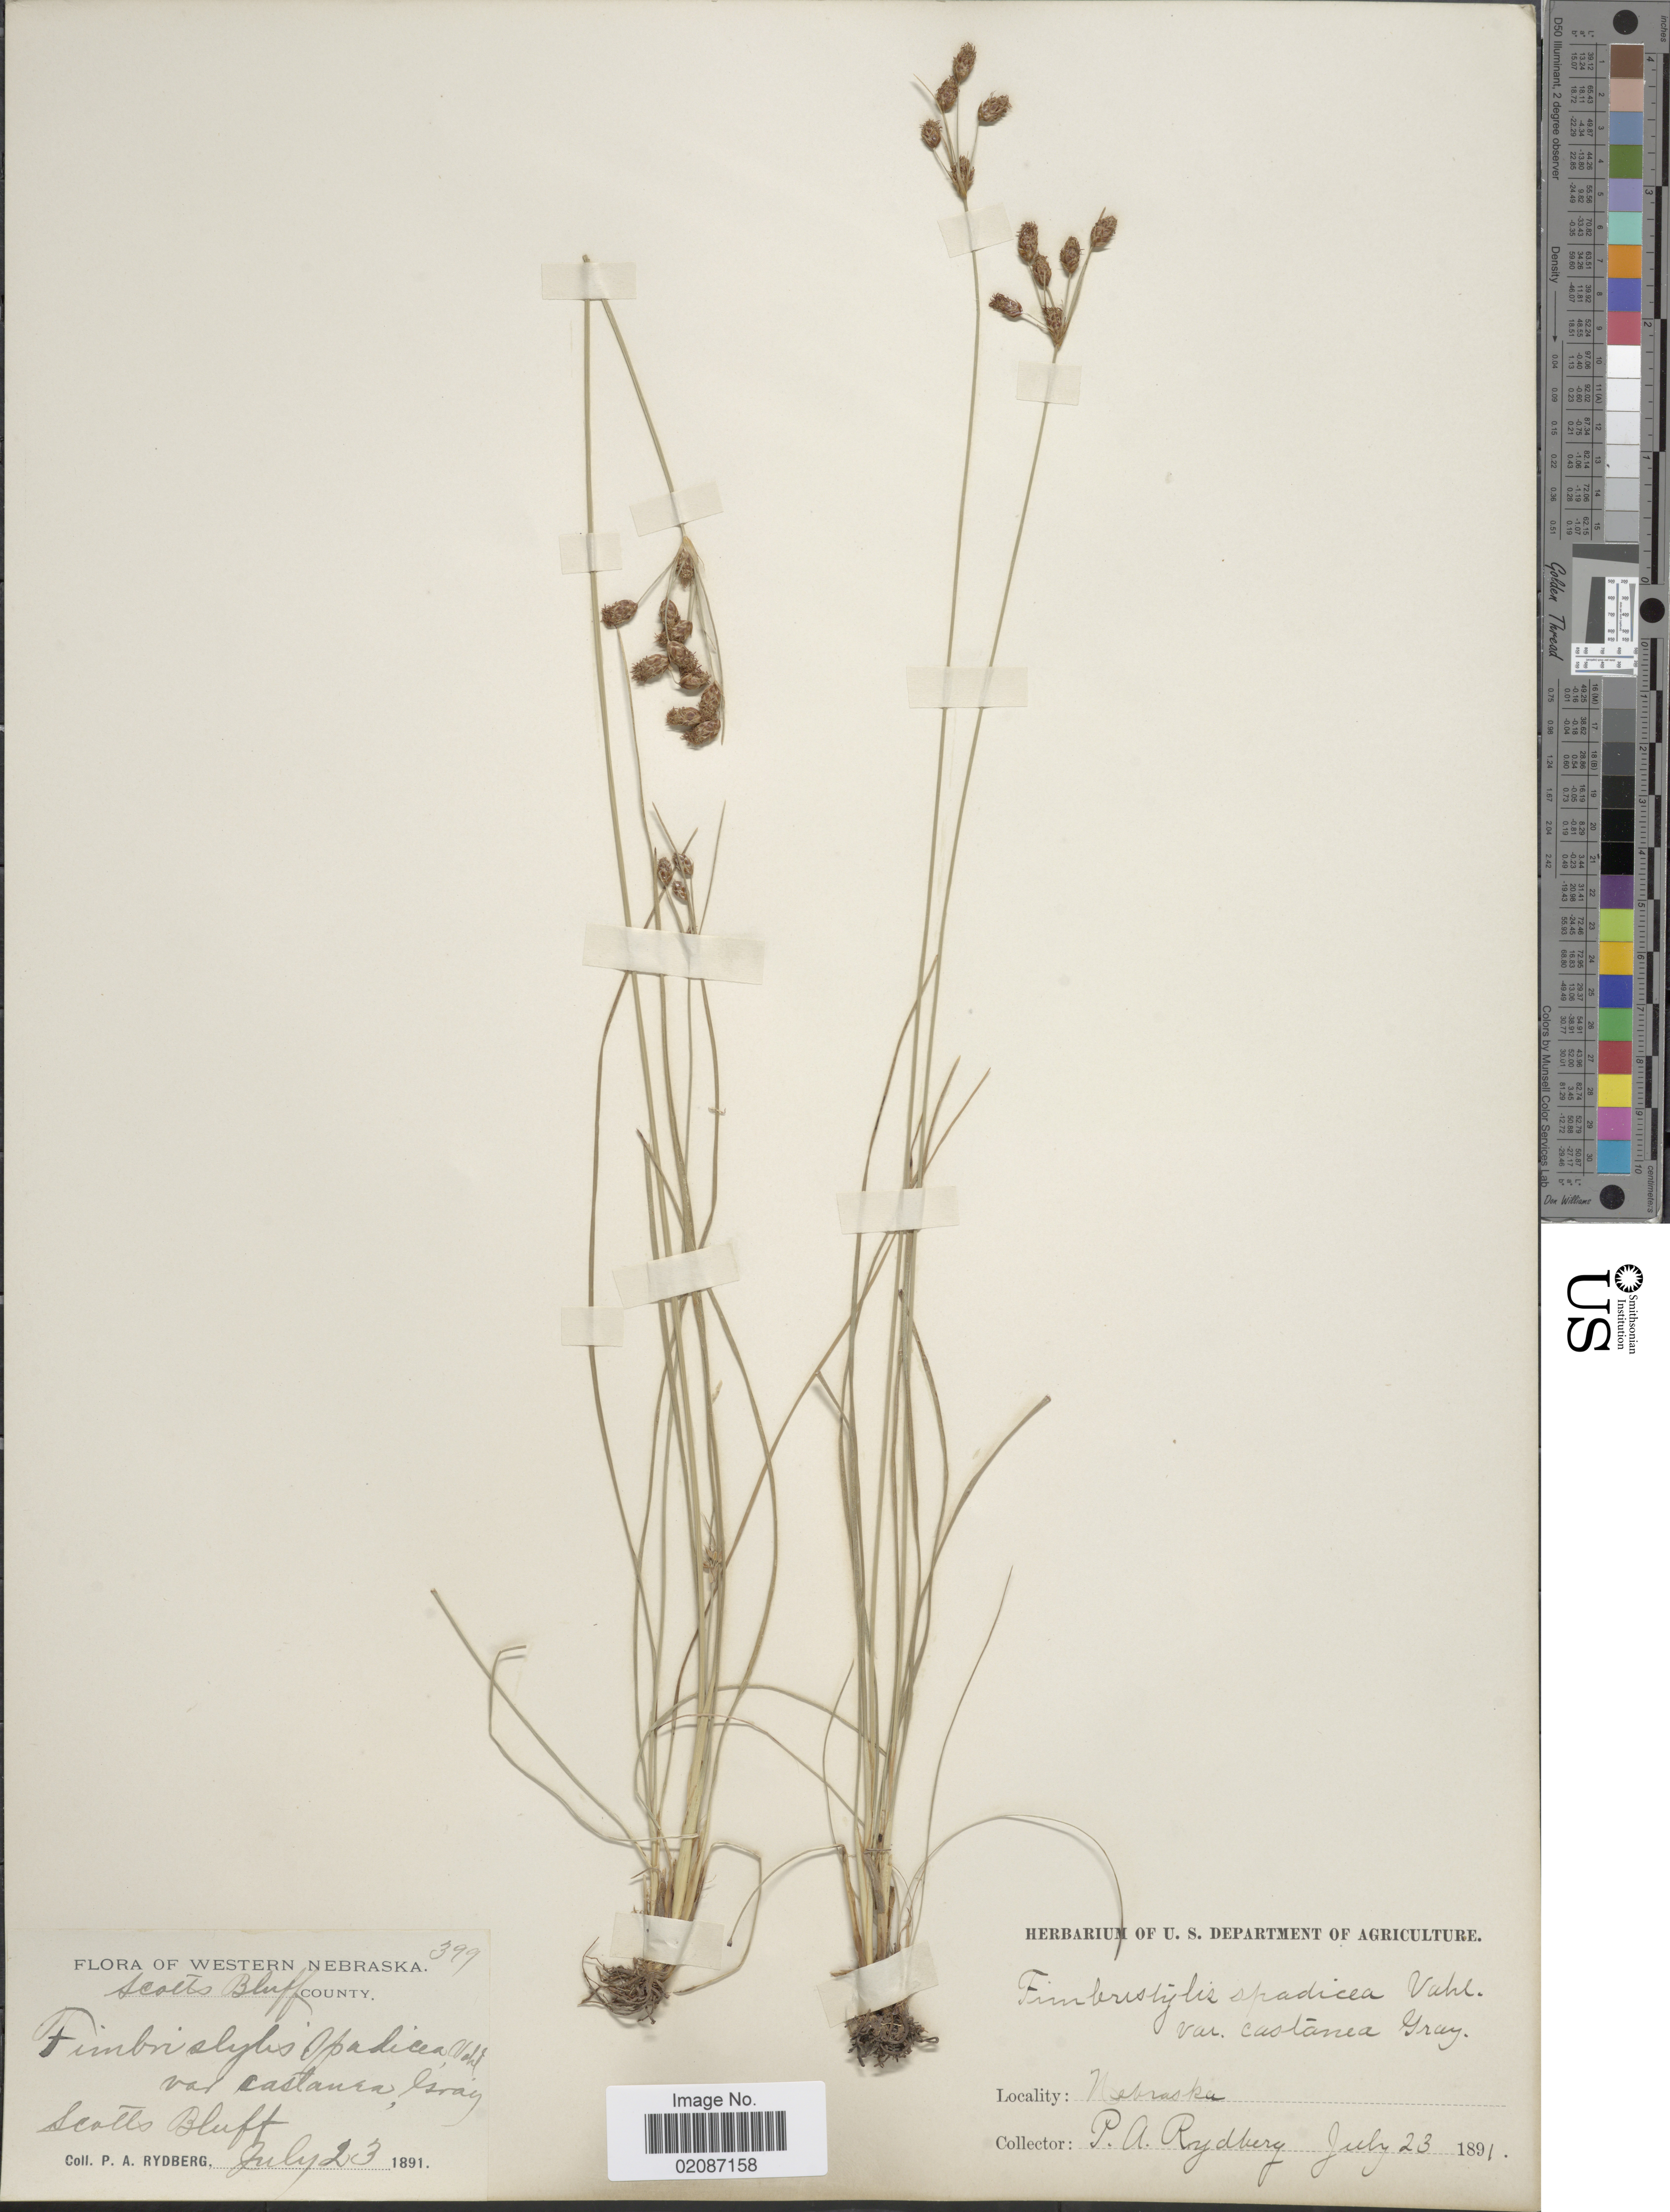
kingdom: Plantae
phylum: Tracheophyta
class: Liliopsida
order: Poales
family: Cyperaceae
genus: Fimbristylis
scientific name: Fimbristylis spadicea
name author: (L.) Vahl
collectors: P. A. Rydberg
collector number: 399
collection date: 1891-07-23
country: United States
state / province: Nebraska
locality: Western Nebraska, Scotts Bluff County, Scotts Bluff